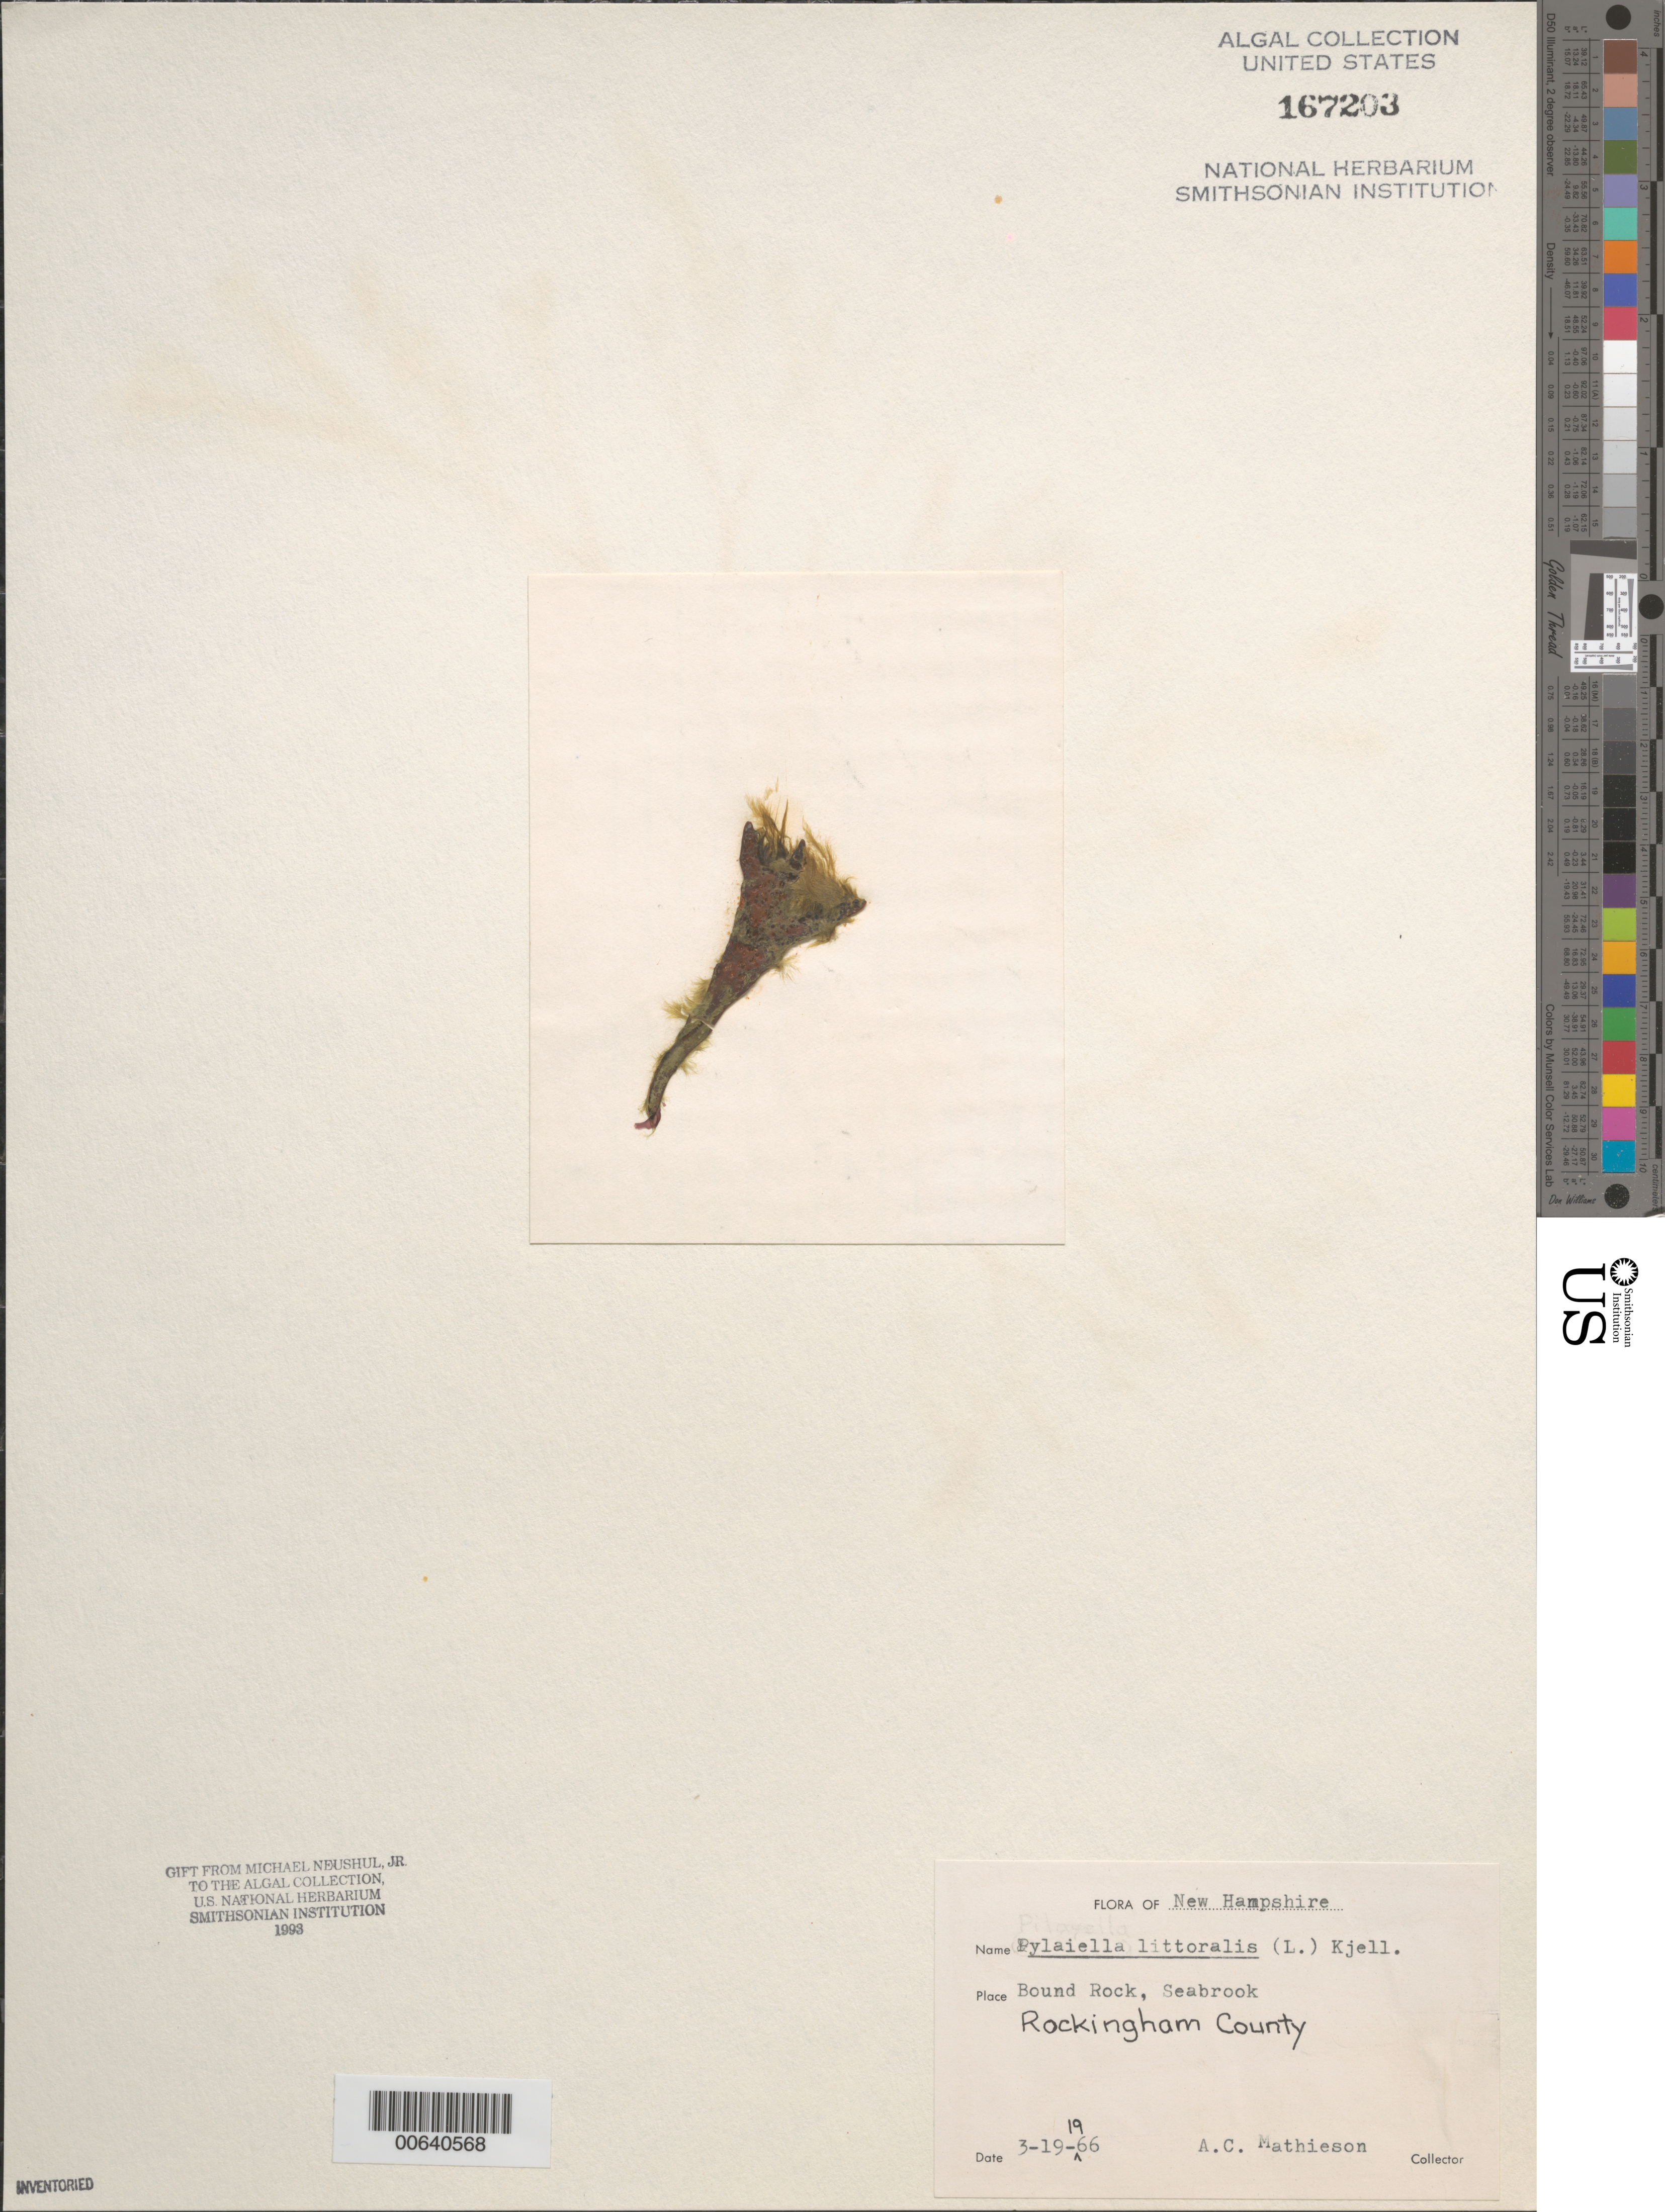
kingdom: Chromista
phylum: Ochrophyta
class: Phaeophyceae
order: Ectocarpales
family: Acinetosporaceae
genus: Pylaiella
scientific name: Pylaiella littoralis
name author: (L.) Kjellman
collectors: A. C. Mathieson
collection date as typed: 19 Mar 1966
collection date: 1966-03-19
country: United States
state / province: New Hampshire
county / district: Rockingham County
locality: Bound Rock, Seabrook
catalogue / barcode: US 167203